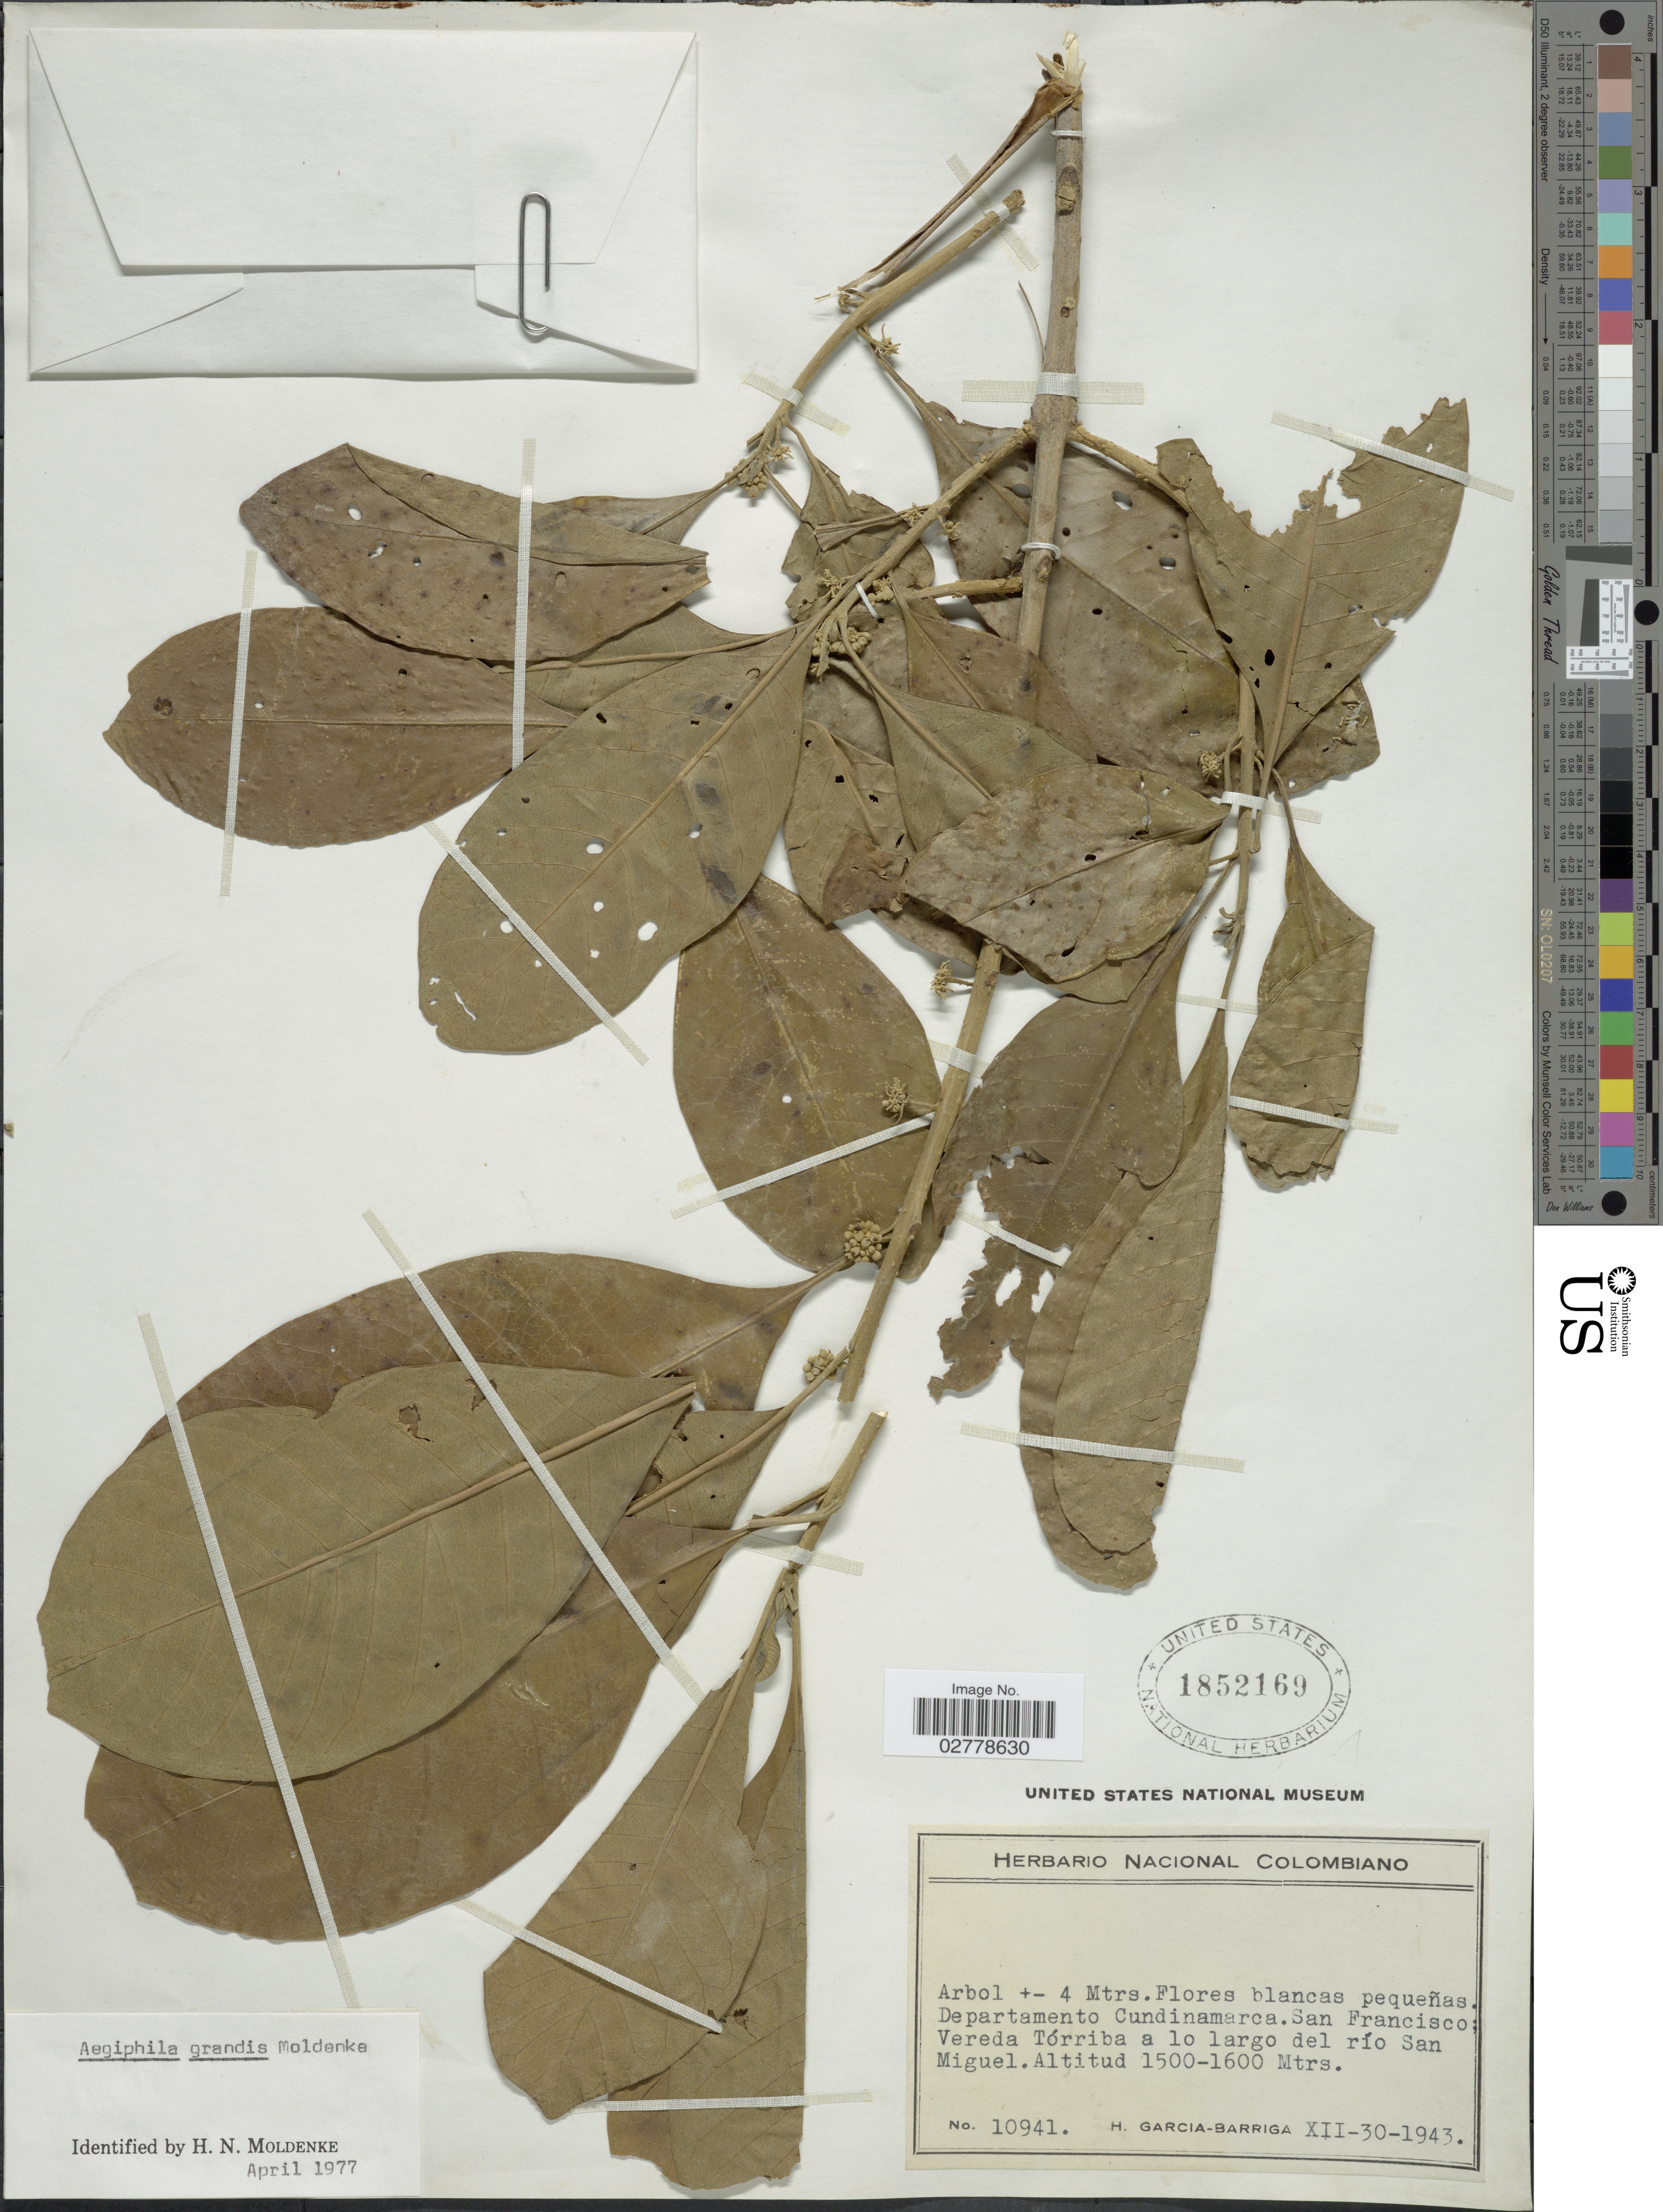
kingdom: Plantae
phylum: Tracheophyta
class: Magnoliopsida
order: Lamiales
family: Lamiaceae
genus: Aegiphila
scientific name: Aegiphila grandis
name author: Moldenke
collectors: H. García Barriga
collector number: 10941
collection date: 1943-12-30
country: Colombia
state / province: Cundinamarca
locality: Departamento Cundinamarca. San Francisco; Vereda Tórriba a lo largo del río San Miguel.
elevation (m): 1500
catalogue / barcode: US 1852169